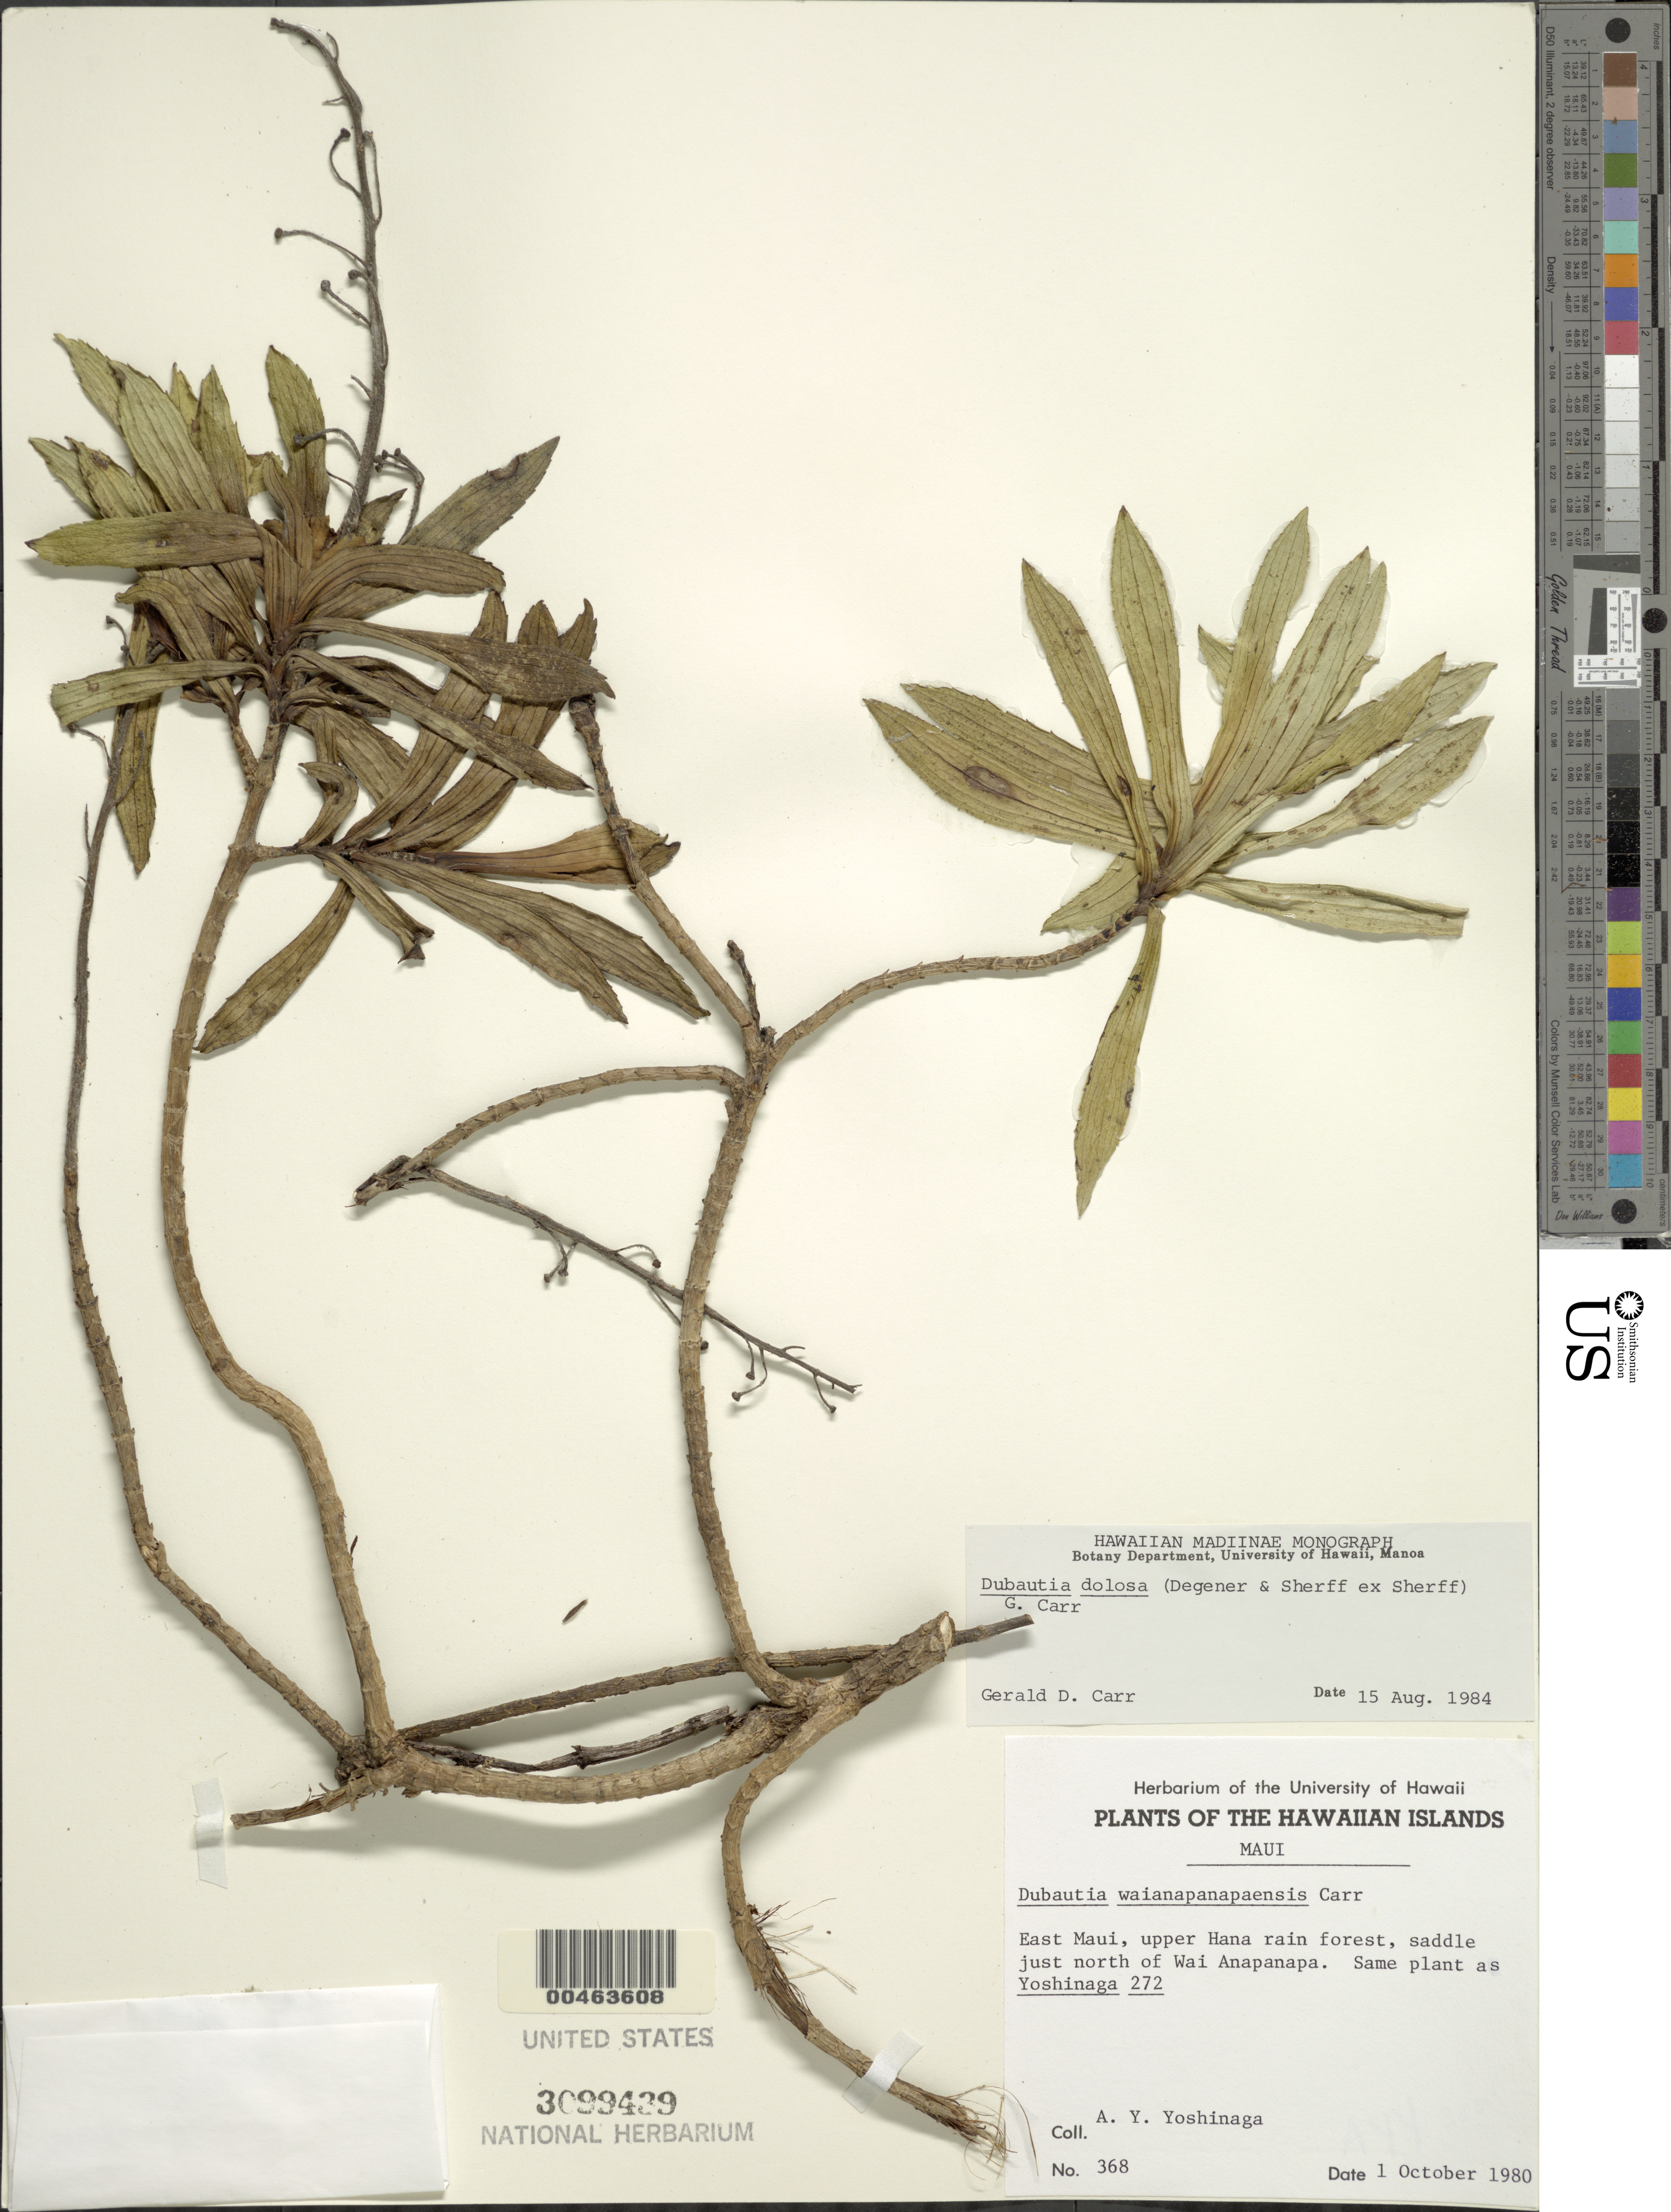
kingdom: Plantae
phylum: Tracheophyta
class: Magnoliopsida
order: Asterales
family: Asteraceae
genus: Dubautia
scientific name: Dubautia waianapanapaensis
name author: G.D. Carr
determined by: Wagner, W. L., (BOT), Smithsonian Institution - National Museum of Natural History (UNITED STATES)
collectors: A. Yoshinaga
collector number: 368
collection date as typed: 1 Oct 1980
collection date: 1980-10-01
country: United States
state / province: Hawaii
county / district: Maui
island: Maui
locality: East Maui, upper Hana rain forest, saddle just north of Wai Anapanapa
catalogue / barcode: US 3099439